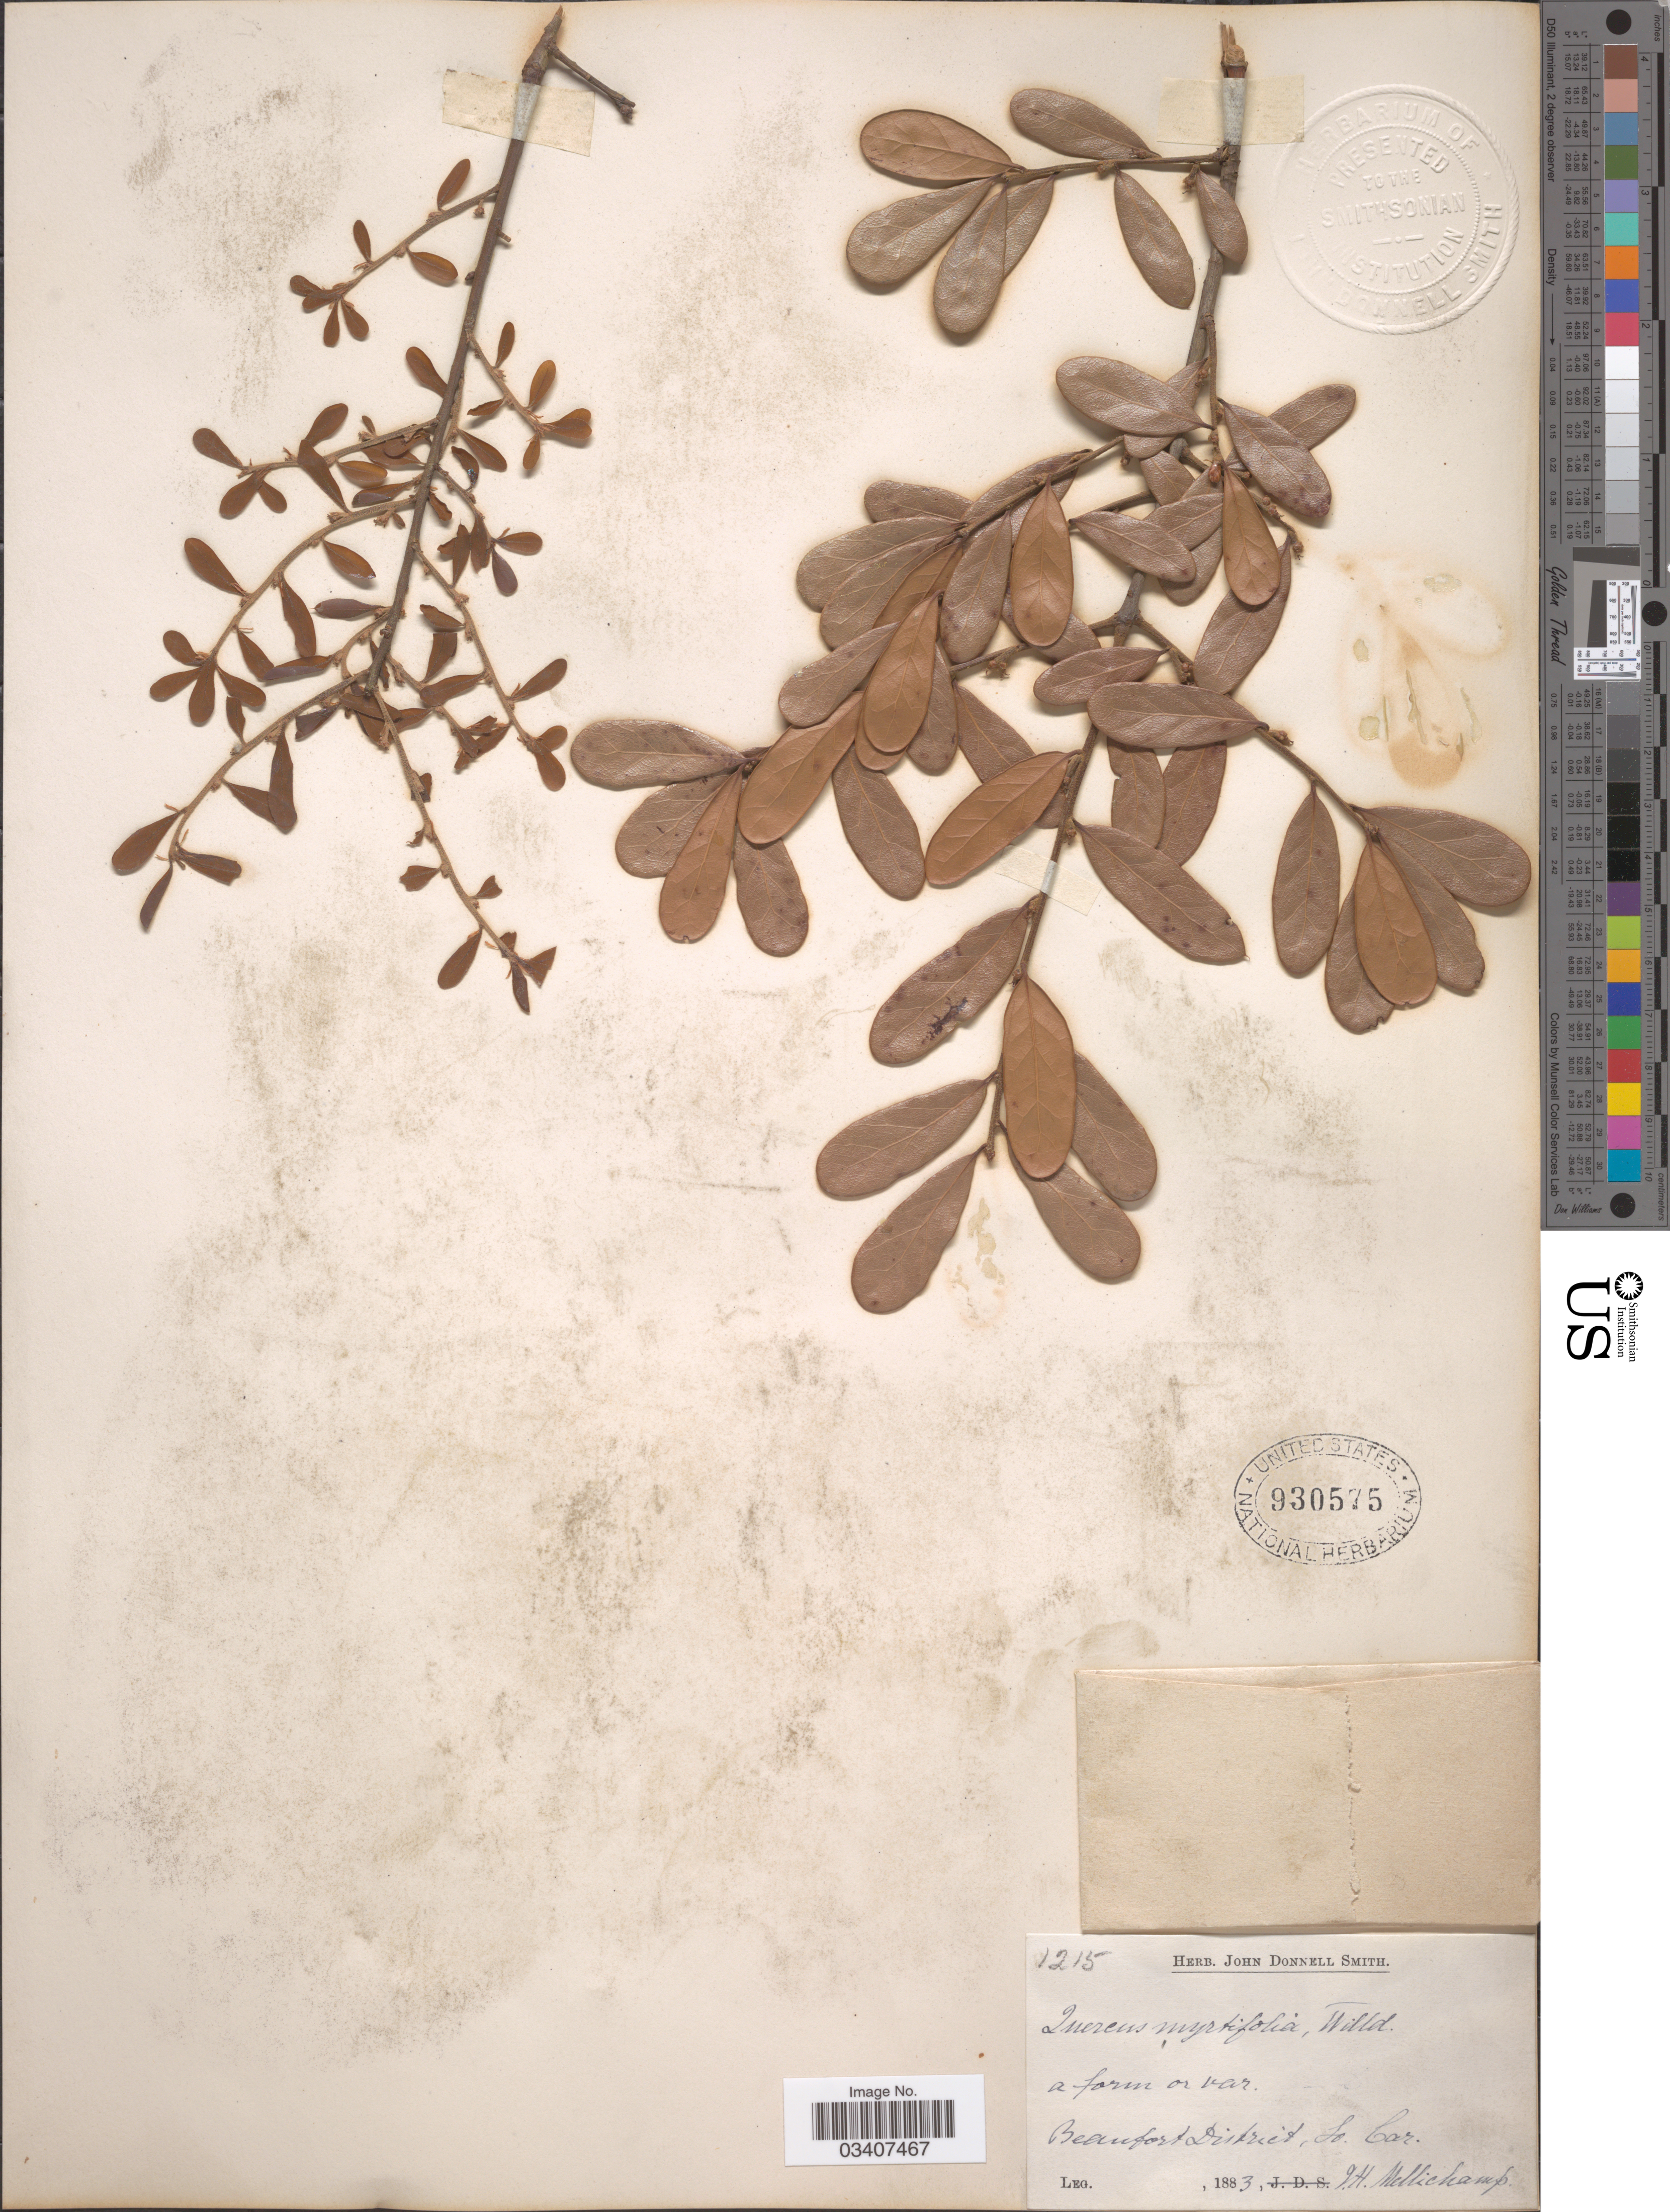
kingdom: Plantae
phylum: Tracheophyta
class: Magnoliopsida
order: Fagales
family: Fagaceae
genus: Quercus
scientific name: Quercus myrtifolia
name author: Willd.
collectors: J. H. Mellichamp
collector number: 1215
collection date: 1883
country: United States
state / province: South Carolina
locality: Beaufort District.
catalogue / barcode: US 930575